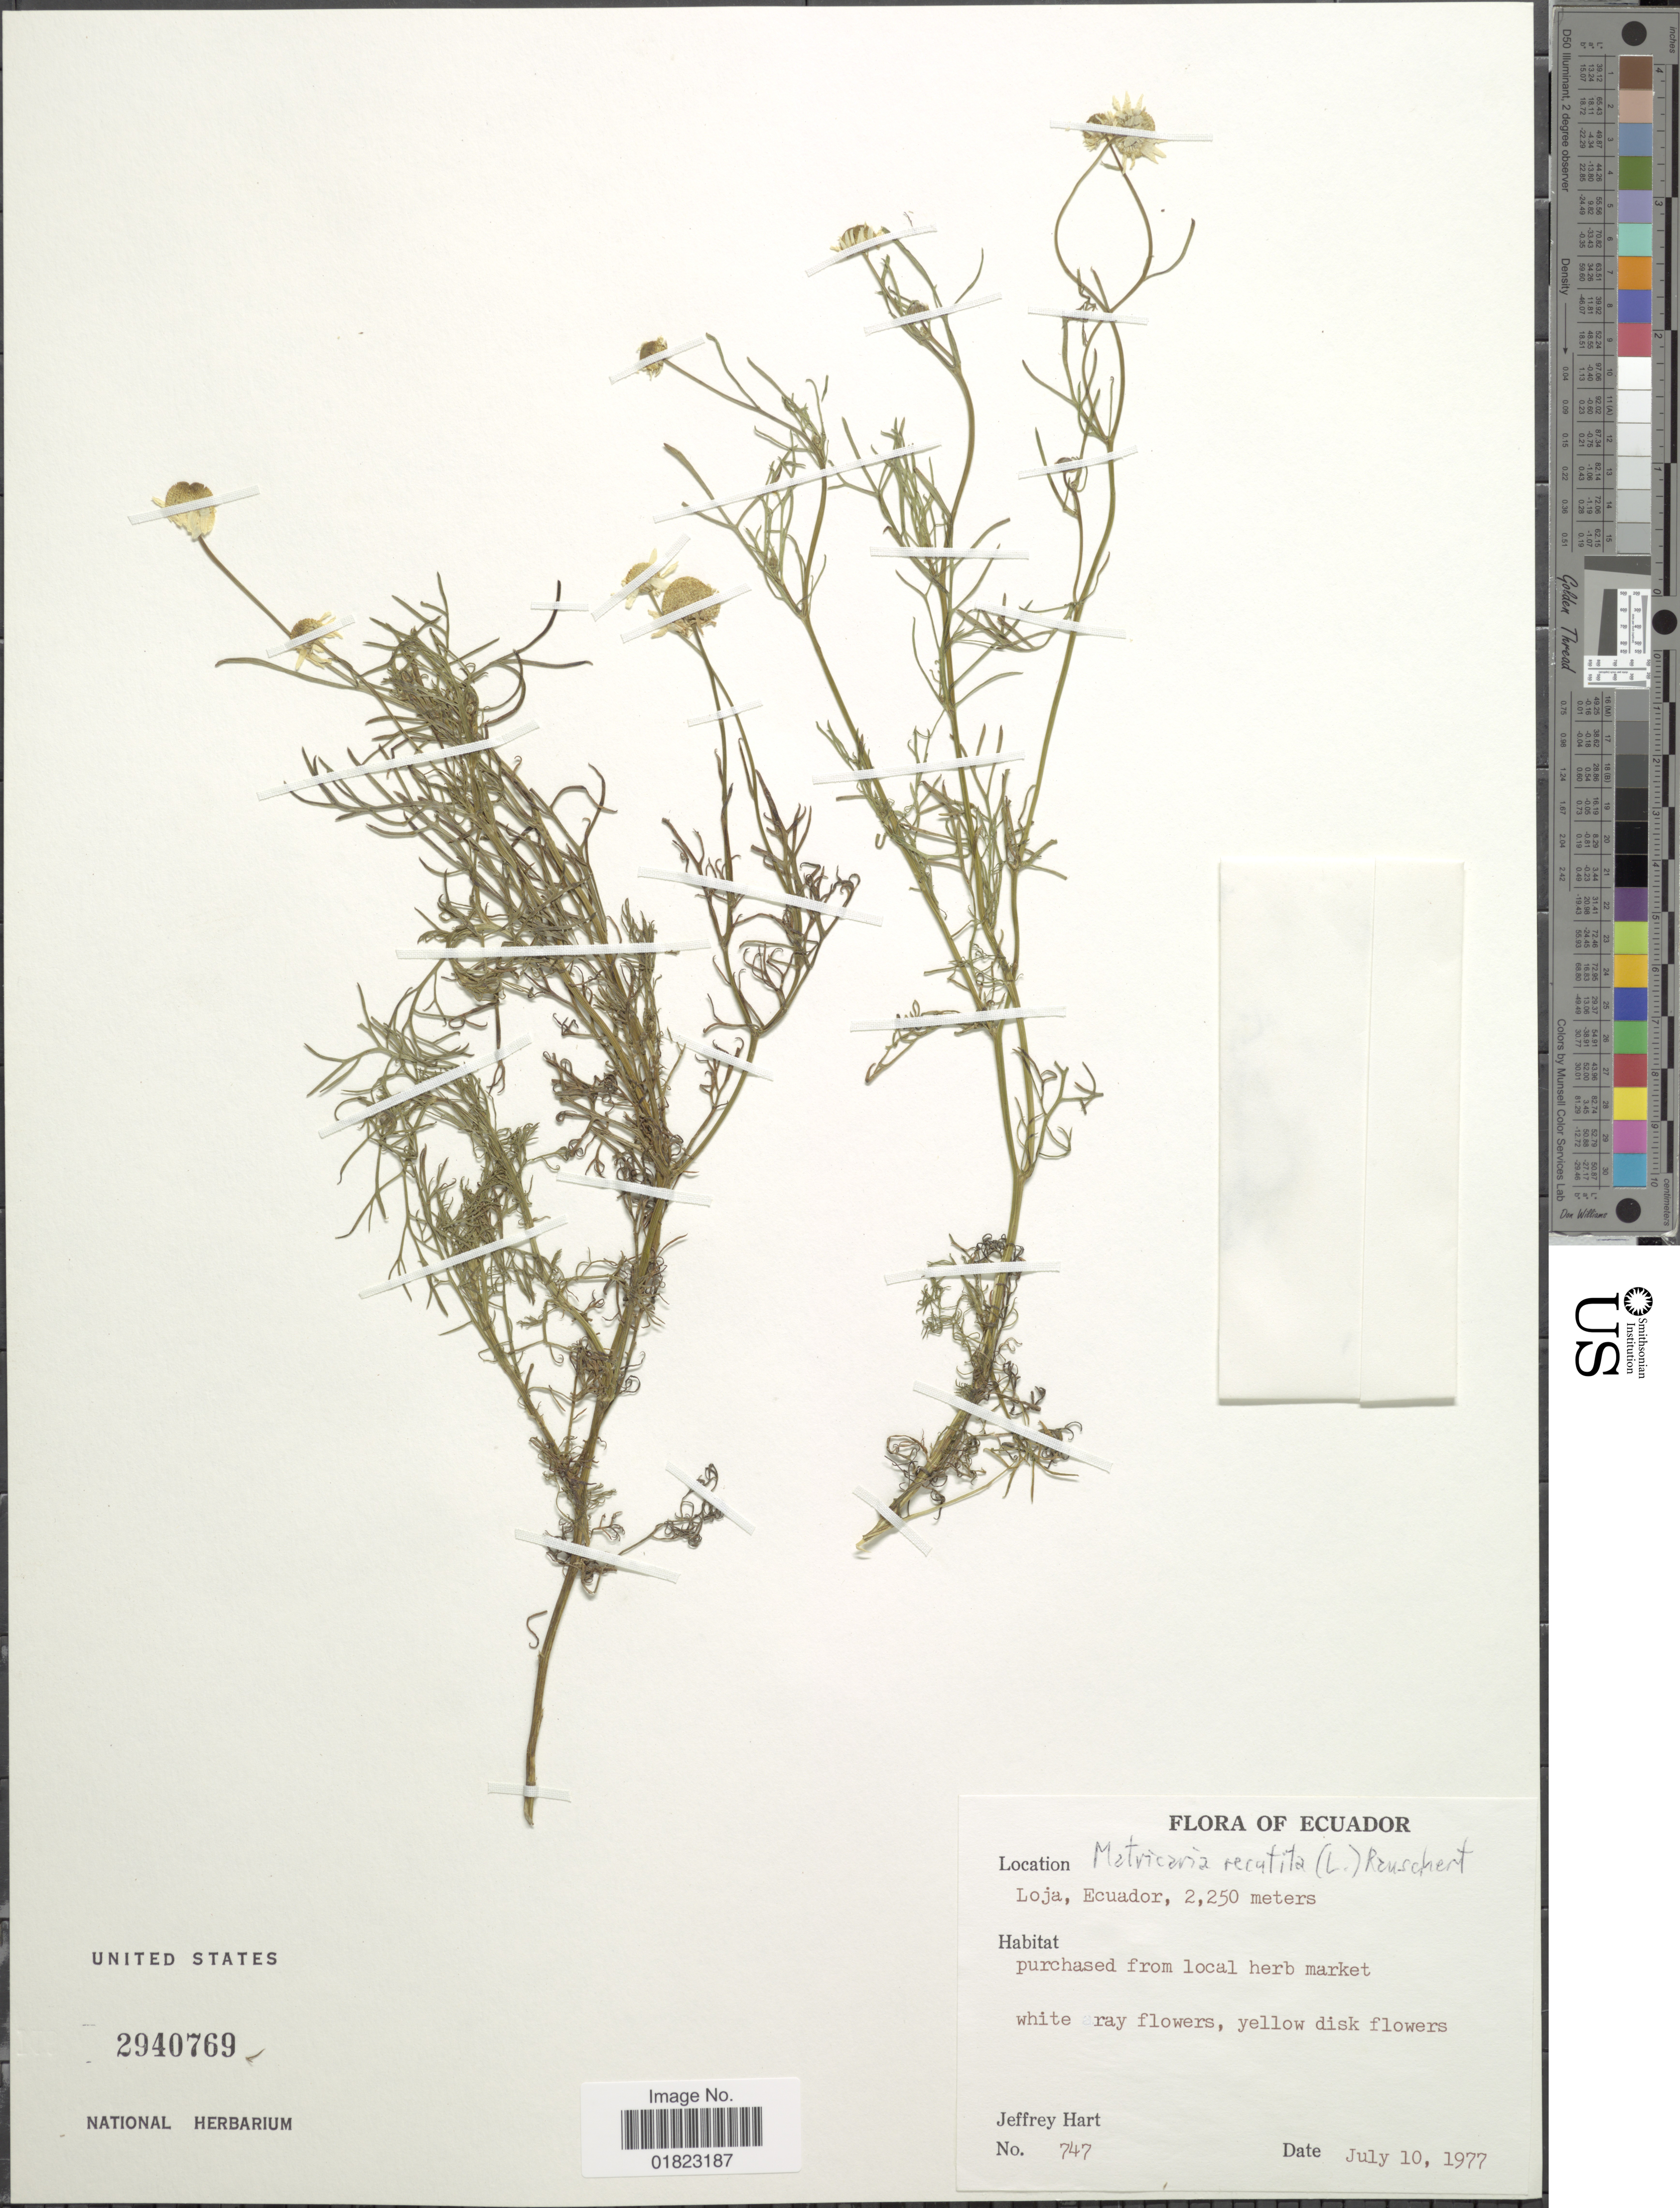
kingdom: Plantae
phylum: Tracheophyta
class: Magnoliopsida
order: Asterales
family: Asteraceae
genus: Matricaria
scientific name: Matricaria recutita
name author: L.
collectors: J. A. Hart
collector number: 747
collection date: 1977-07-10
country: Ecuador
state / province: Loja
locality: Loja, Ecuador.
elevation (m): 2250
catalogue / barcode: US 2940769